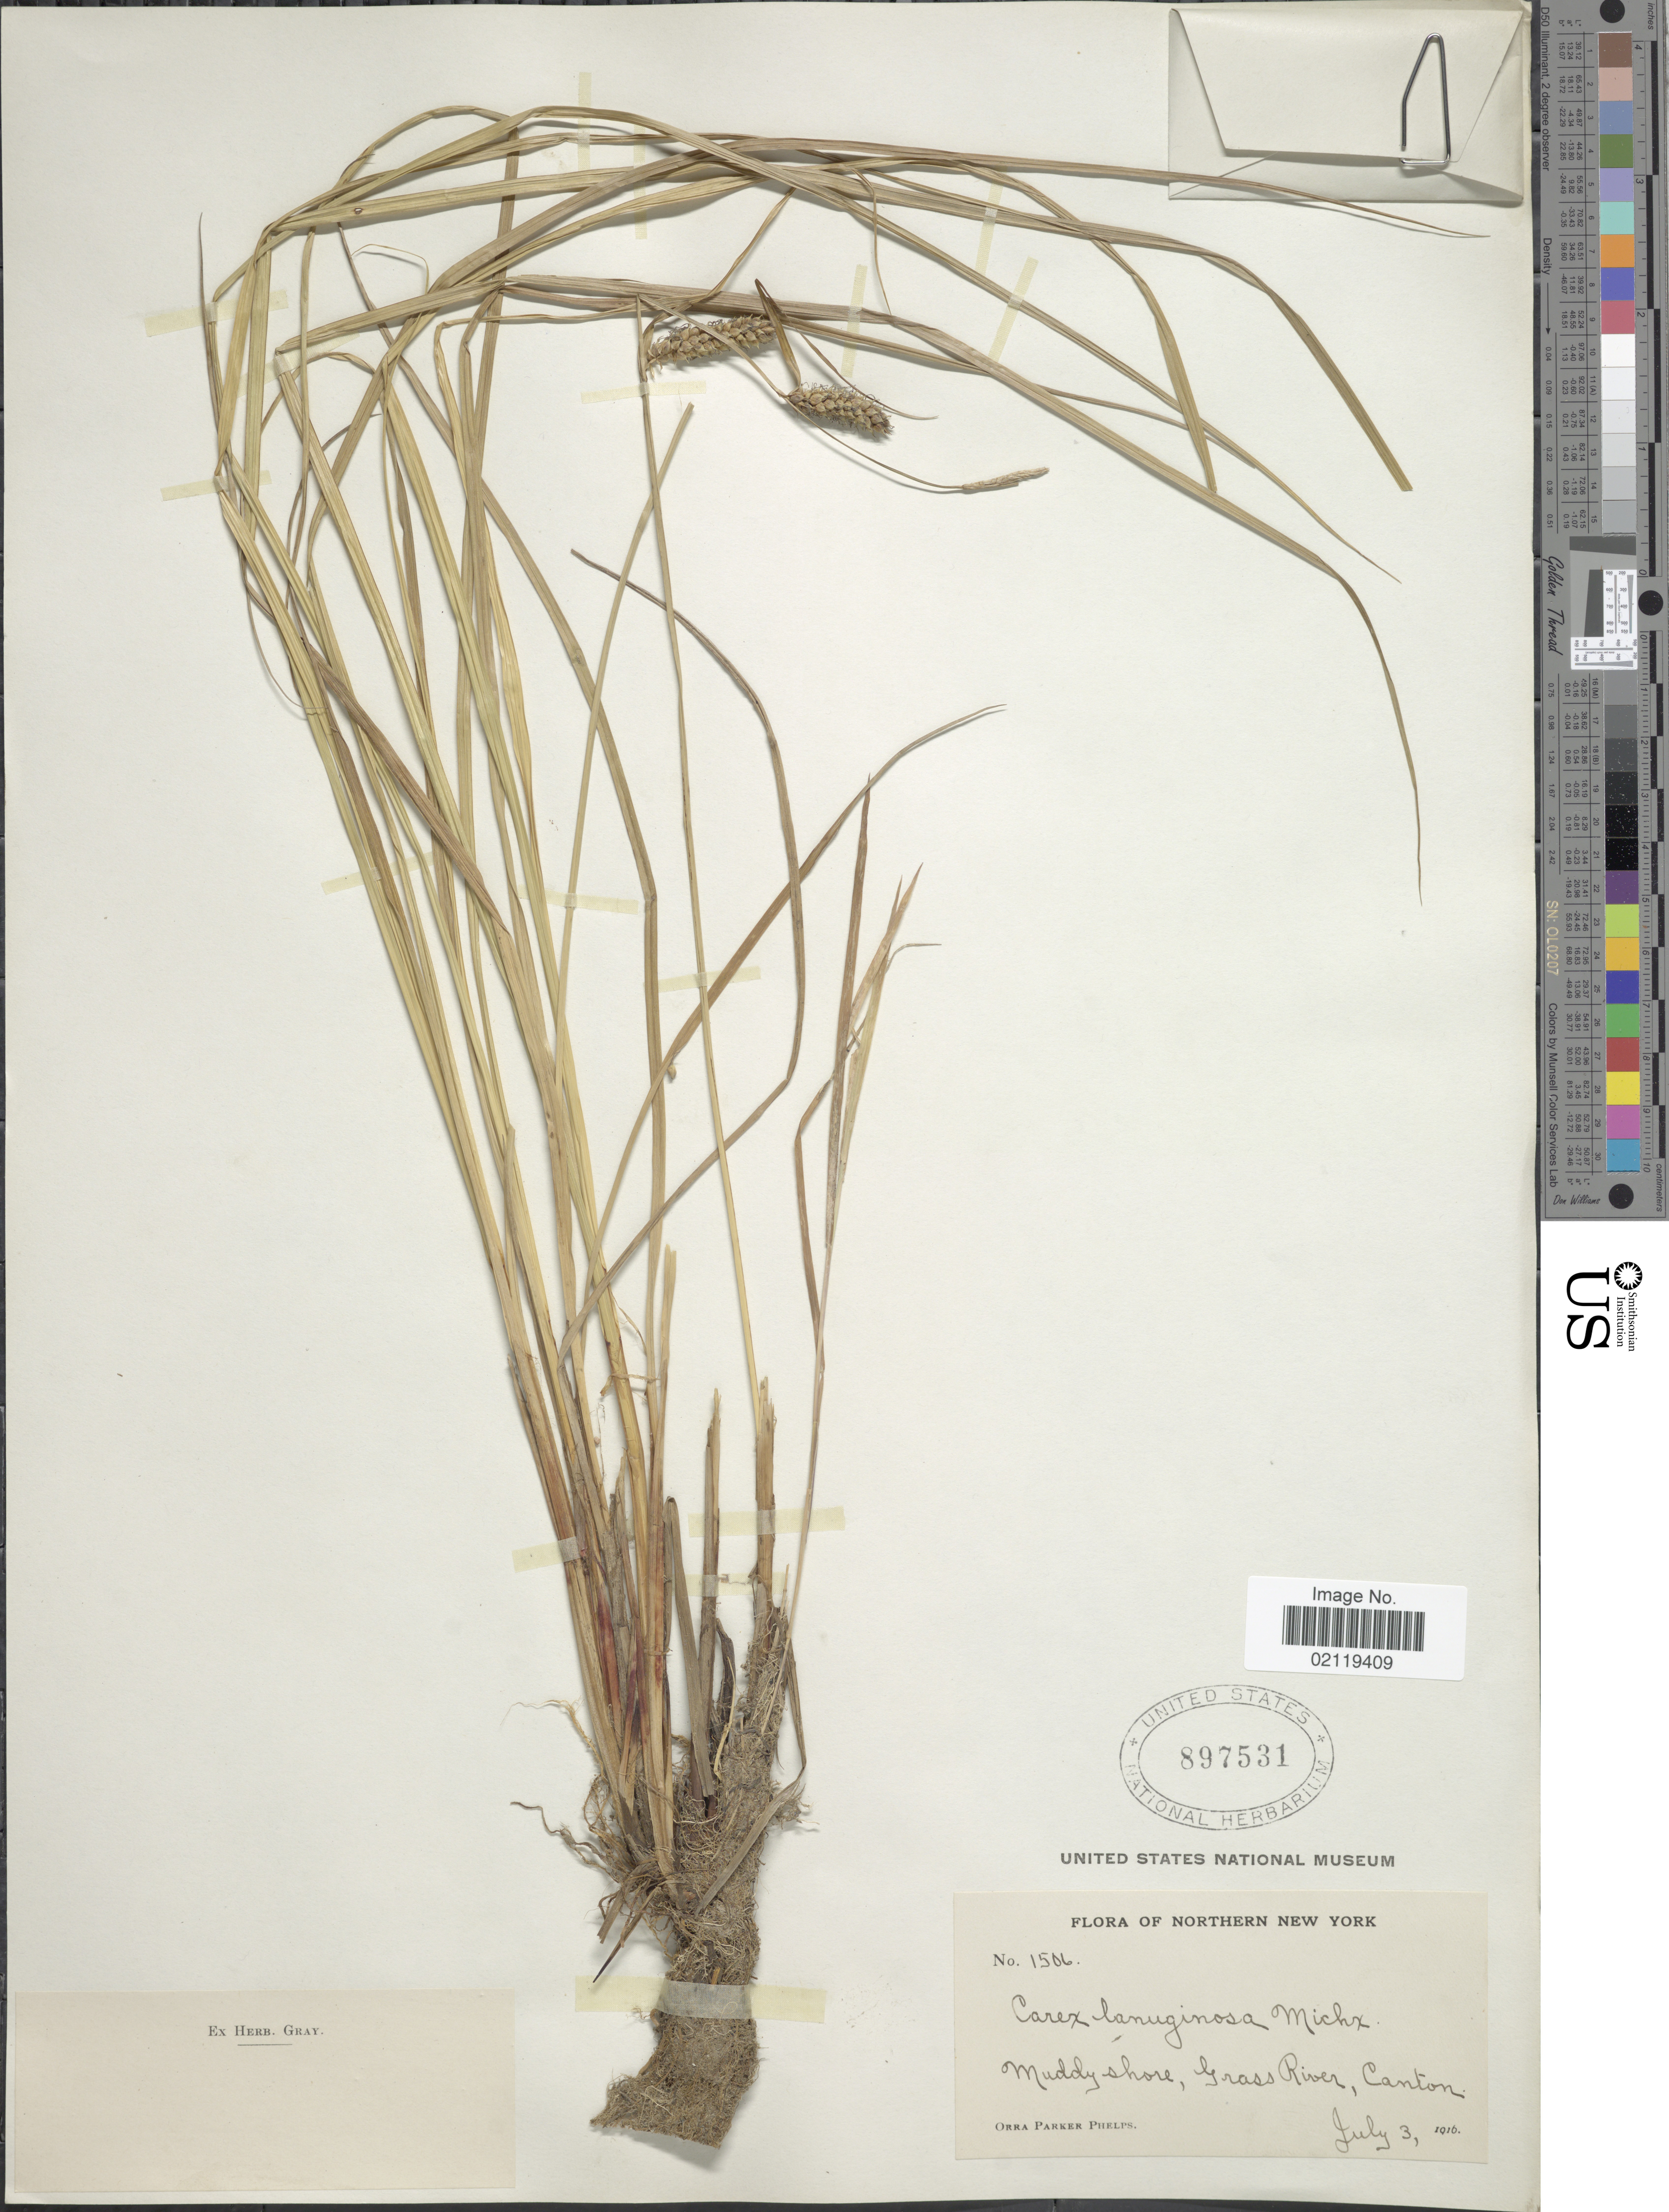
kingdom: Plantae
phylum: Tracheophyta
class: Liliopsida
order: Poales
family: Cyperaceae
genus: Carex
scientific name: Carex pellita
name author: Muhl. ex Willd.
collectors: O. P. Phelps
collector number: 1506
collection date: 1916-07-03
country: United States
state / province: New York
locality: Northern New York. Muddy shore, Grass River, Canton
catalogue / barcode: US 897531